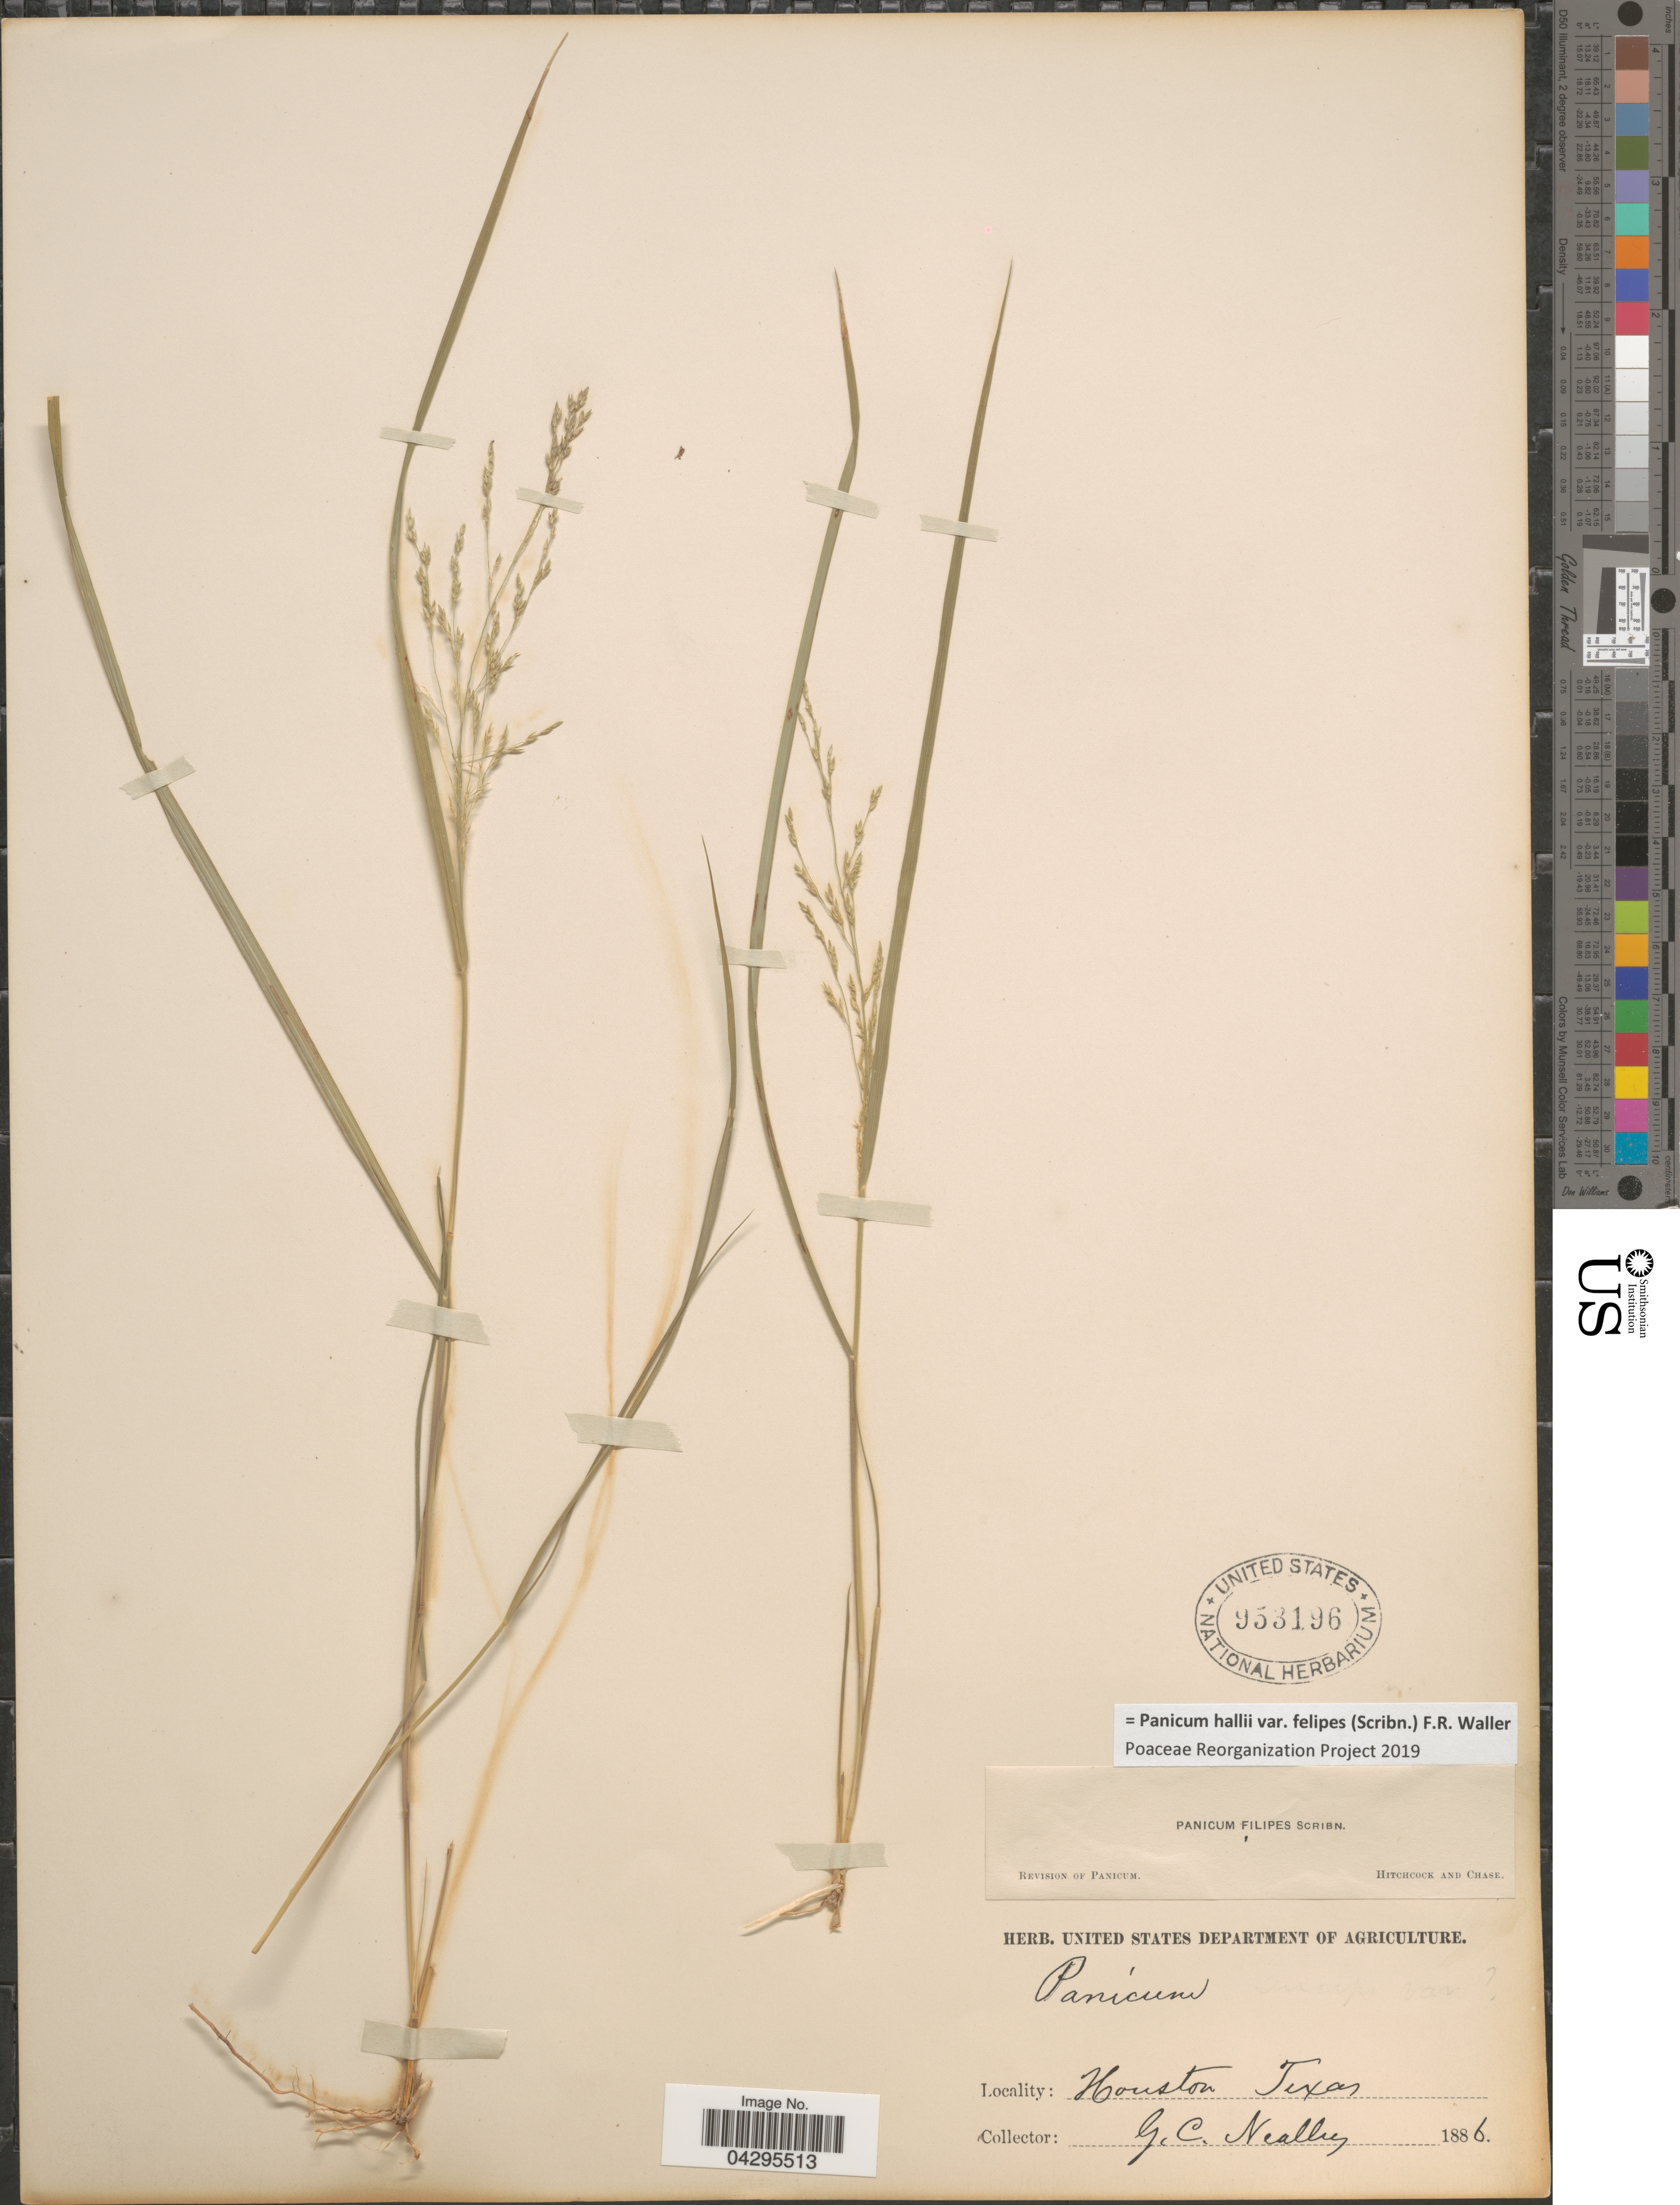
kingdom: Plantae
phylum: Tracheophyta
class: Liliopsida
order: Poales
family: Poaceae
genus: Panicum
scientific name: Panicum hallii var. felipes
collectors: G. C. Nealley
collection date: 1886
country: United States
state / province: Texas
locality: Houston.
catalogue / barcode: US 953196